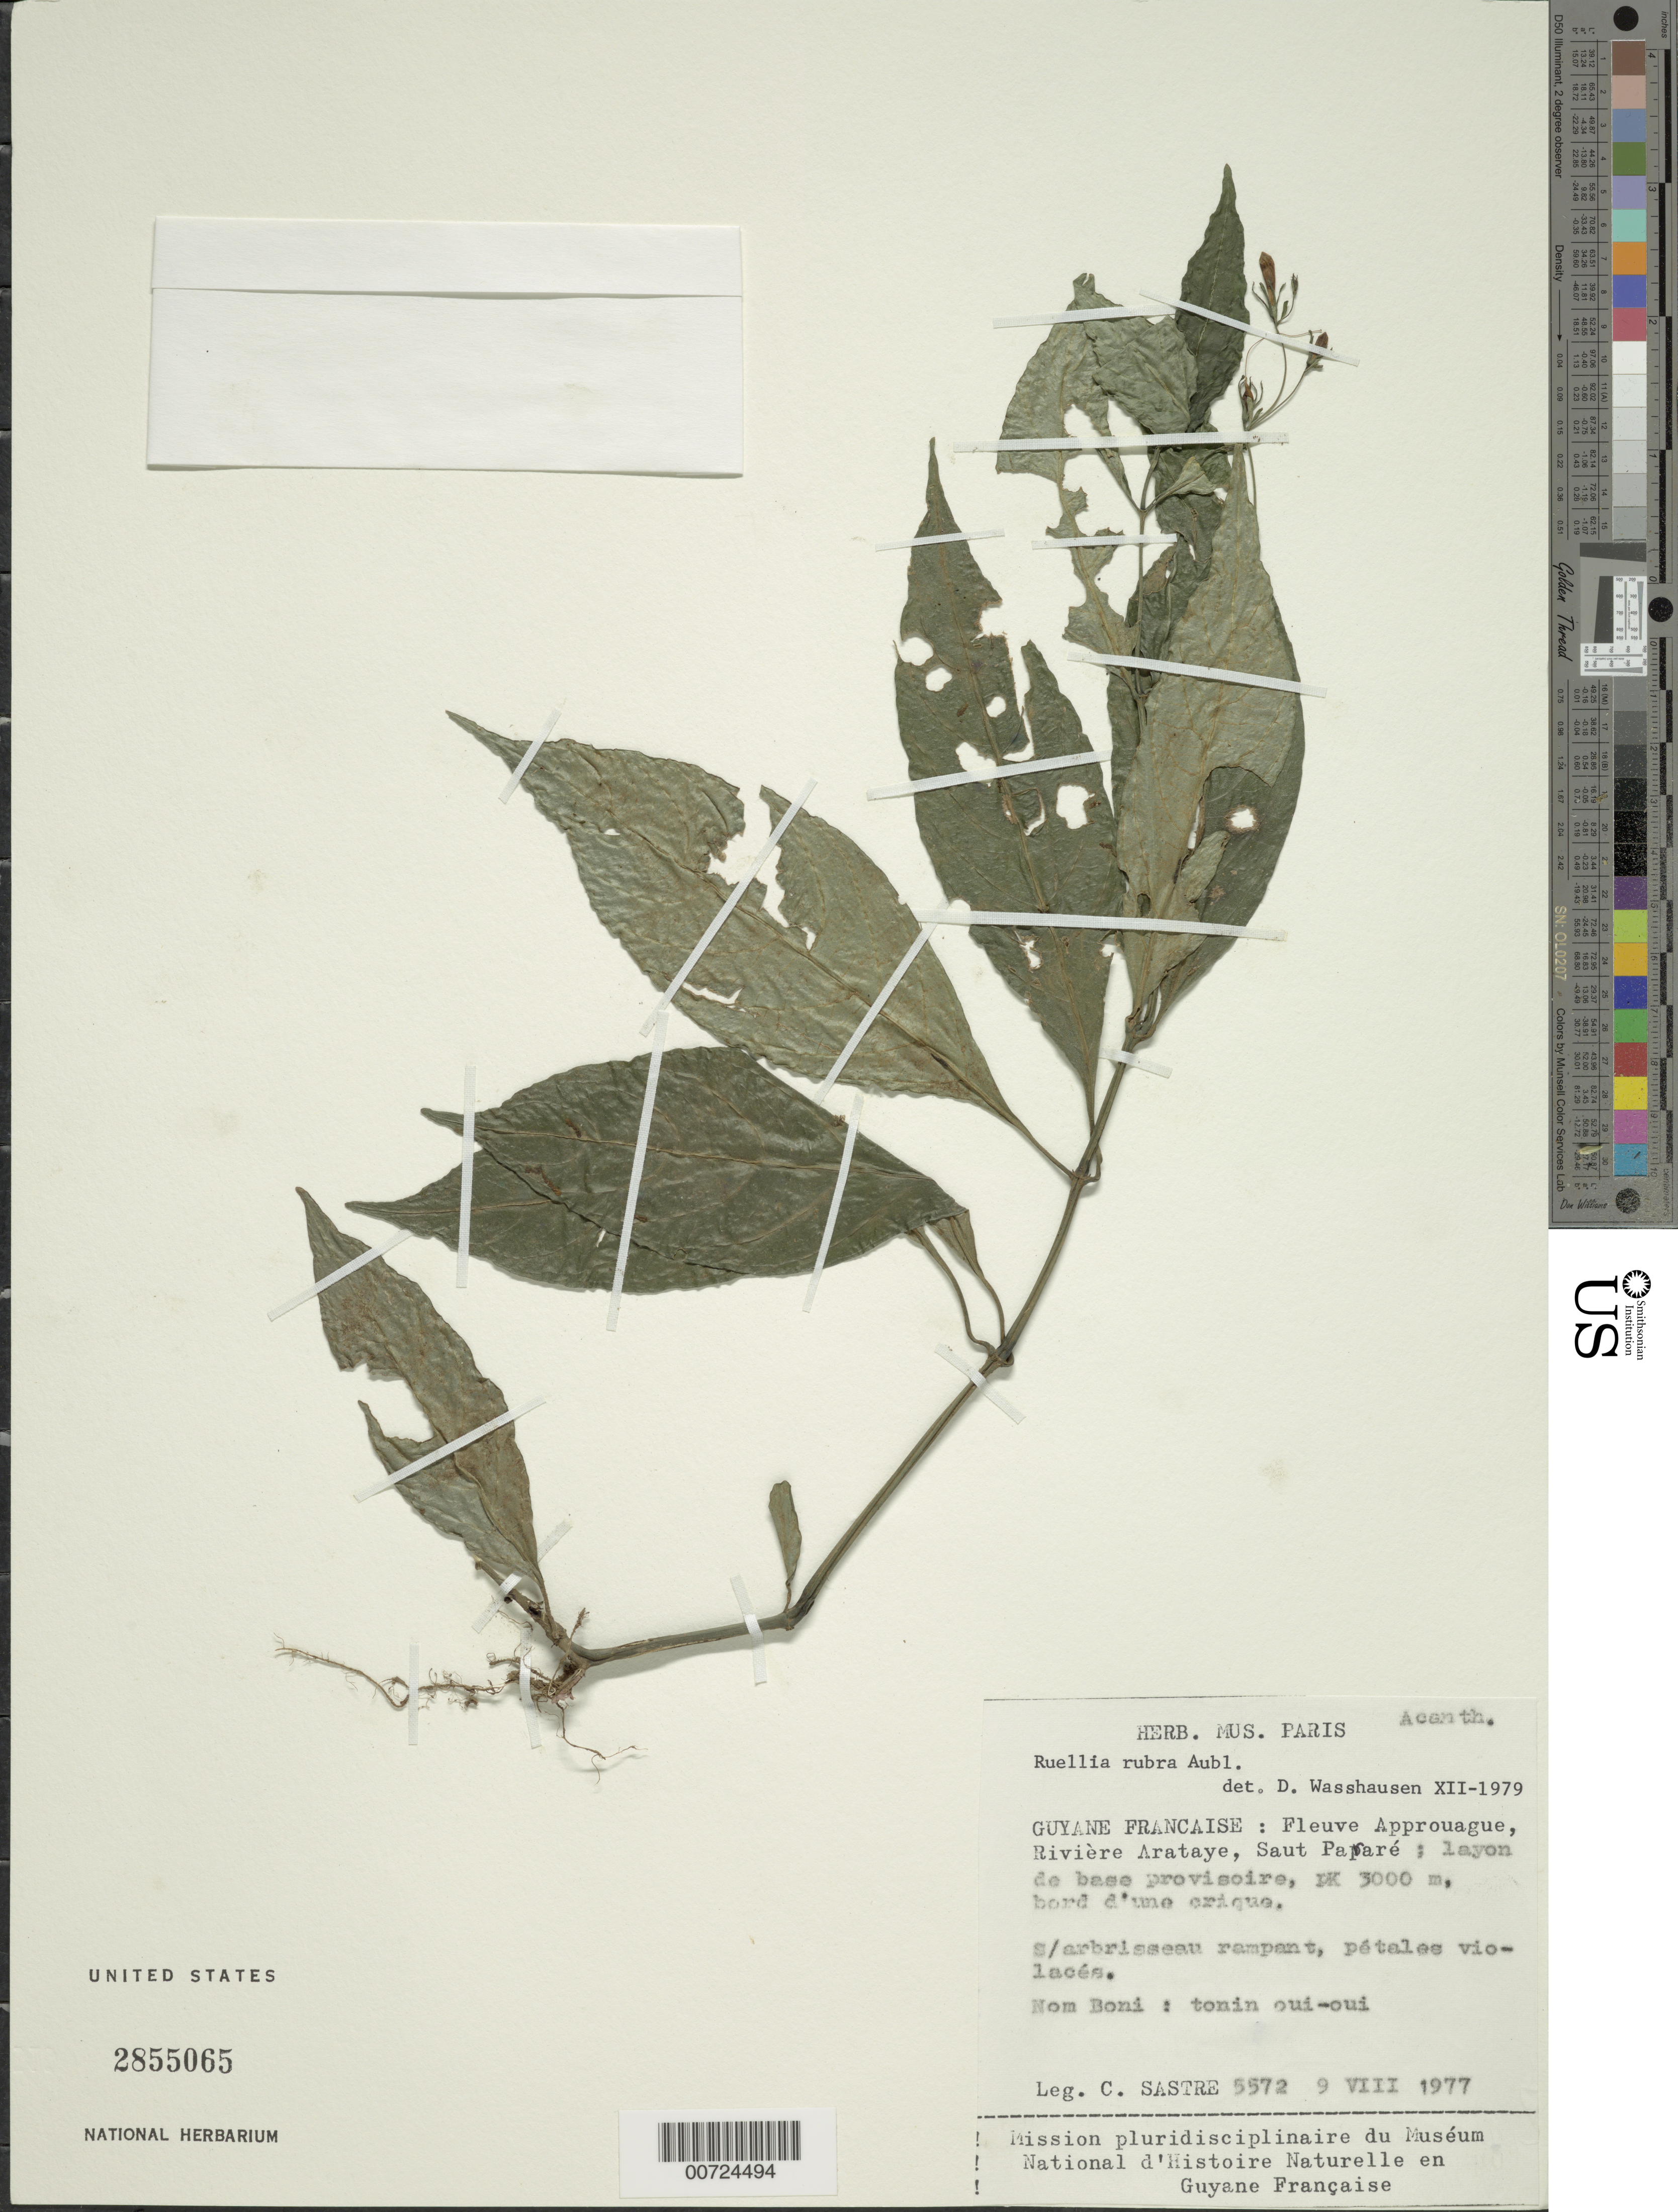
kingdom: Plantae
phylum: Tracheophyta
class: Magnoliopsida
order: Lamiales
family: Acanthaceae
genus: Ruellia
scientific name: Ruellia rubra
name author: Aubl.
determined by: Wasshausen, Dieter C., (BOT), Smithsonian Institution - National Museum of Natural History (UNITED STATES)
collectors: C. H. L. Sastre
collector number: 5572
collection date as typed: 9-Aug-77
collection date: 1977-08-09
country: French Guiana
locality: Saut Pararé, Rivière Arataye, Fleuve Approuague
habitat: Along creek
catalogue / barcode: US 2855065